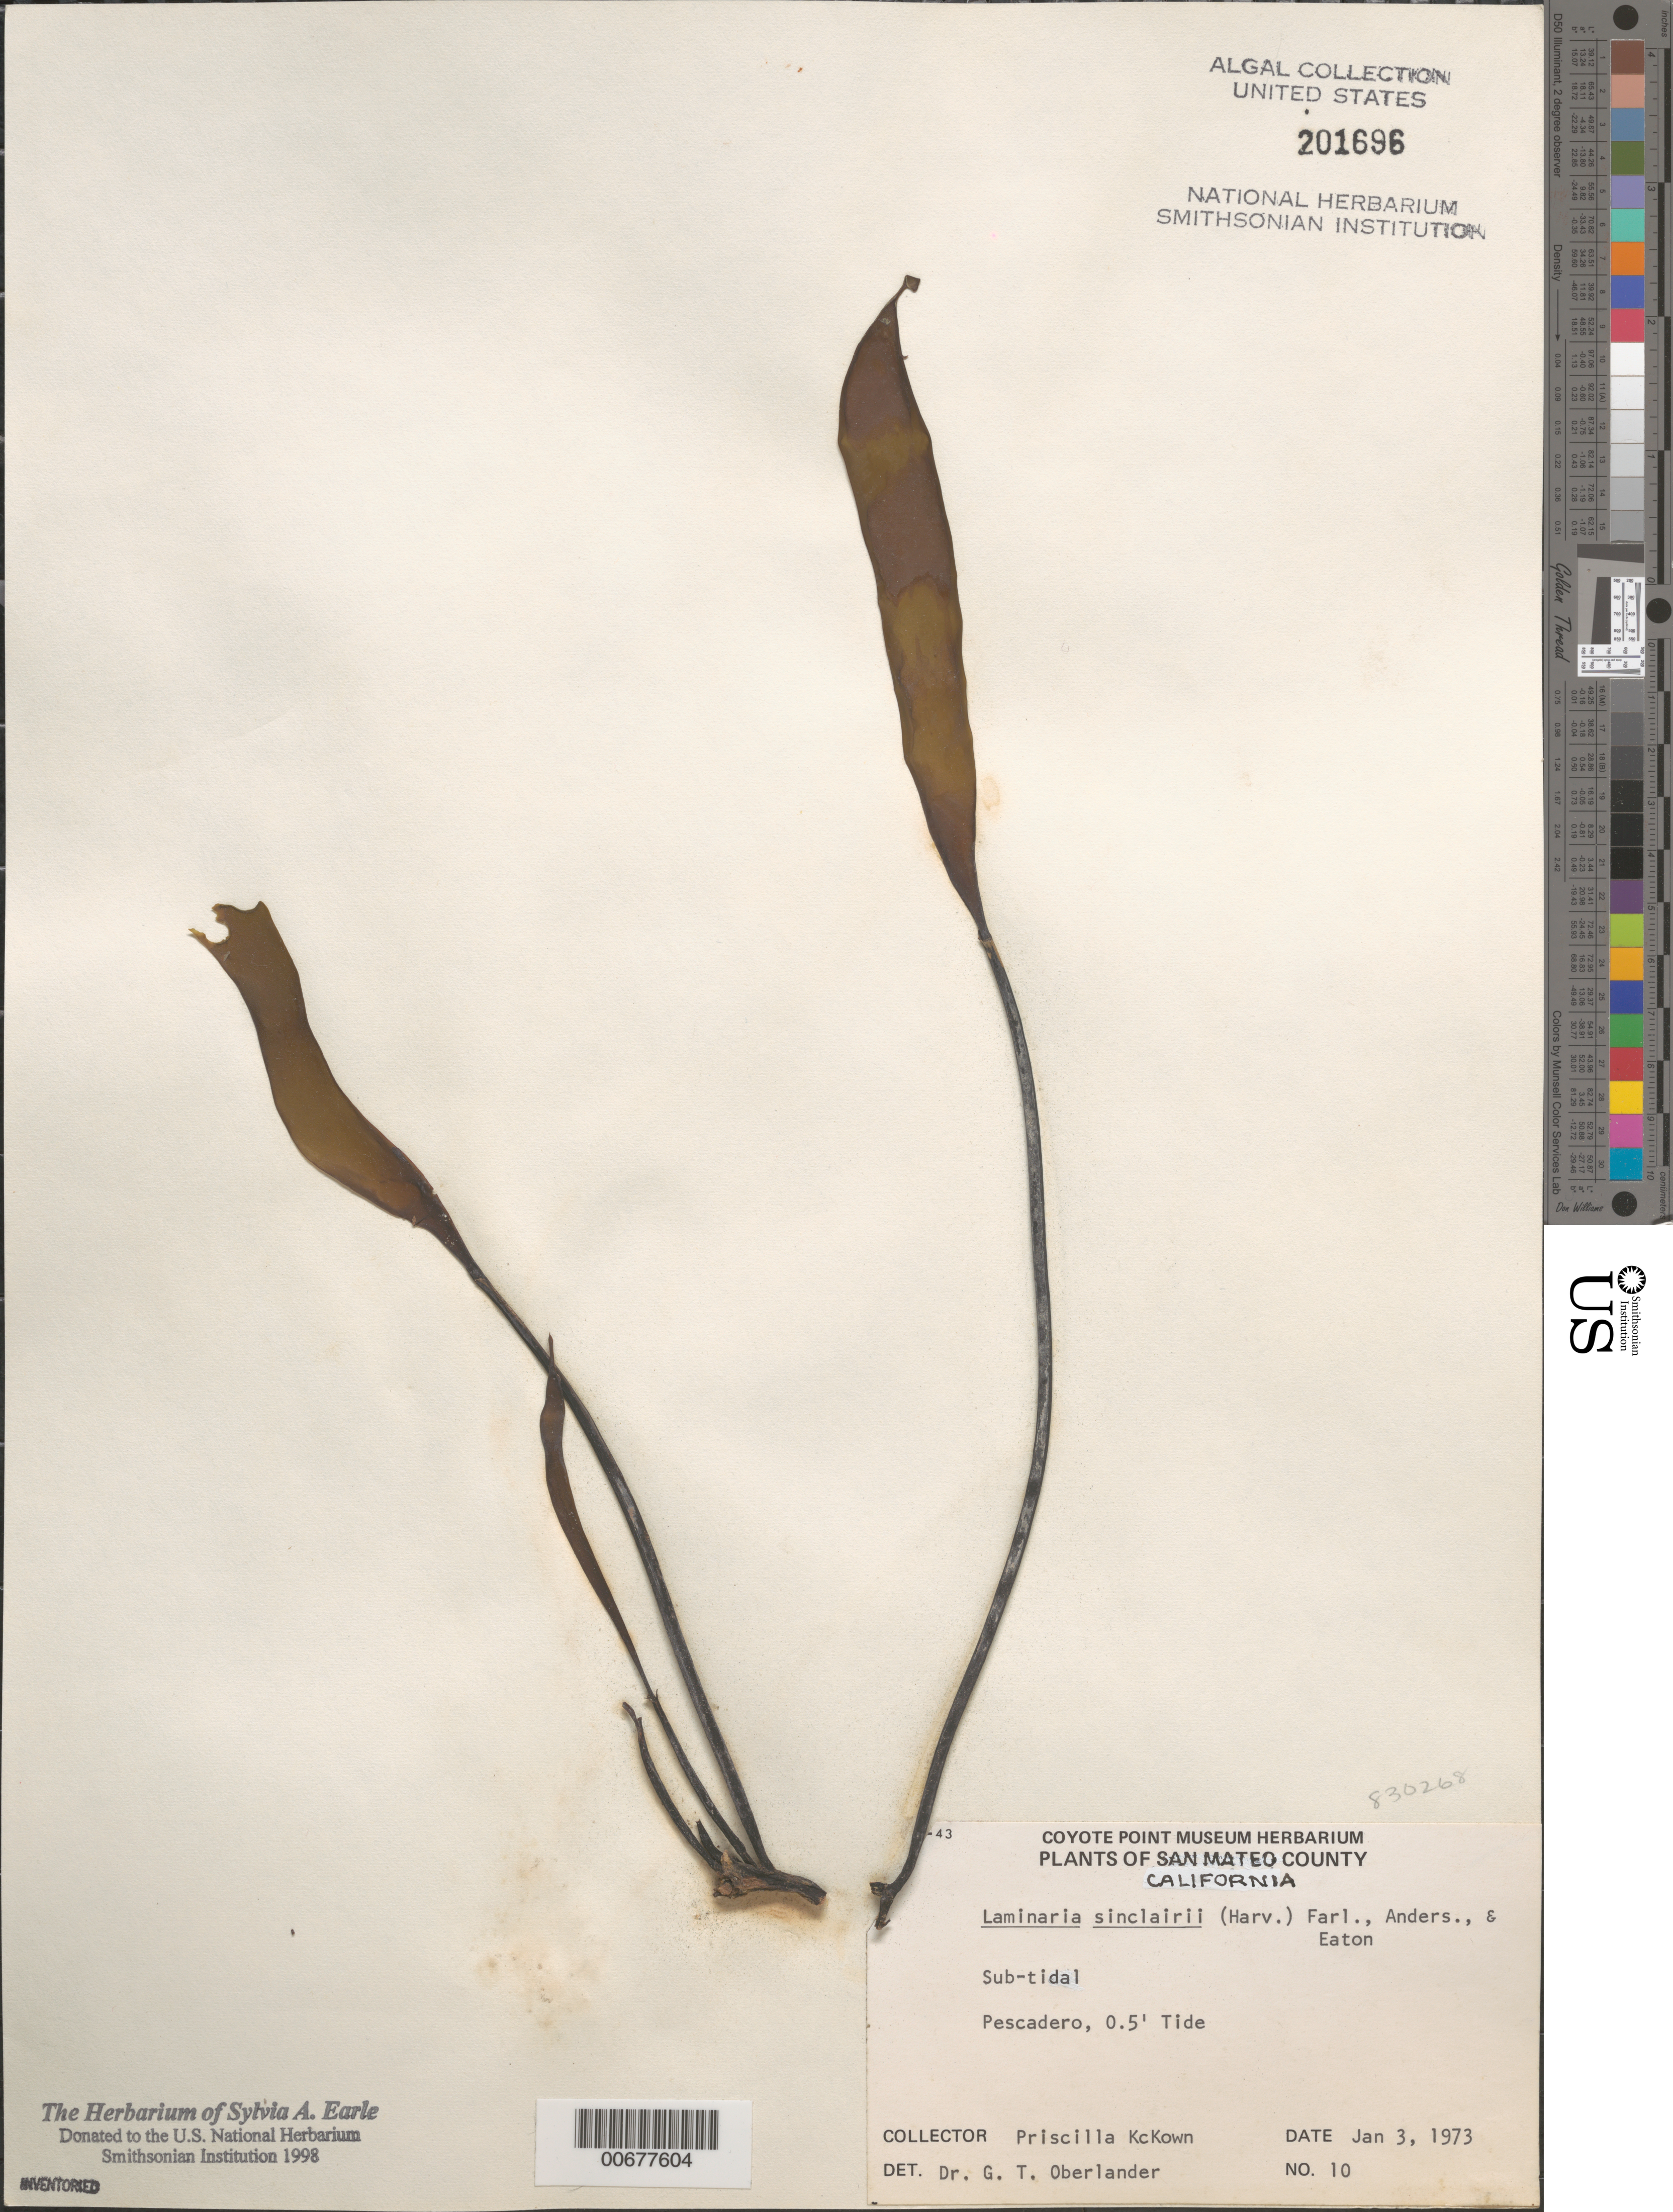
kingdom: Chromista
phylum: Ochrophyta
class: Phaeophyceae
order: Laminariales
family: Laminariaceae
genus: Laminaria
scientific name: Laminaria sinclairii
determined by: Oberlander, G. T.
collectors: P. McKown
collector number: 10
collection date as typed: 03 Jan 1973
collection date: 1973-01-03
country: United States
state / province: California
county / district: San Mateo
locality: Pescadero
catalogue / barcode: US 201696